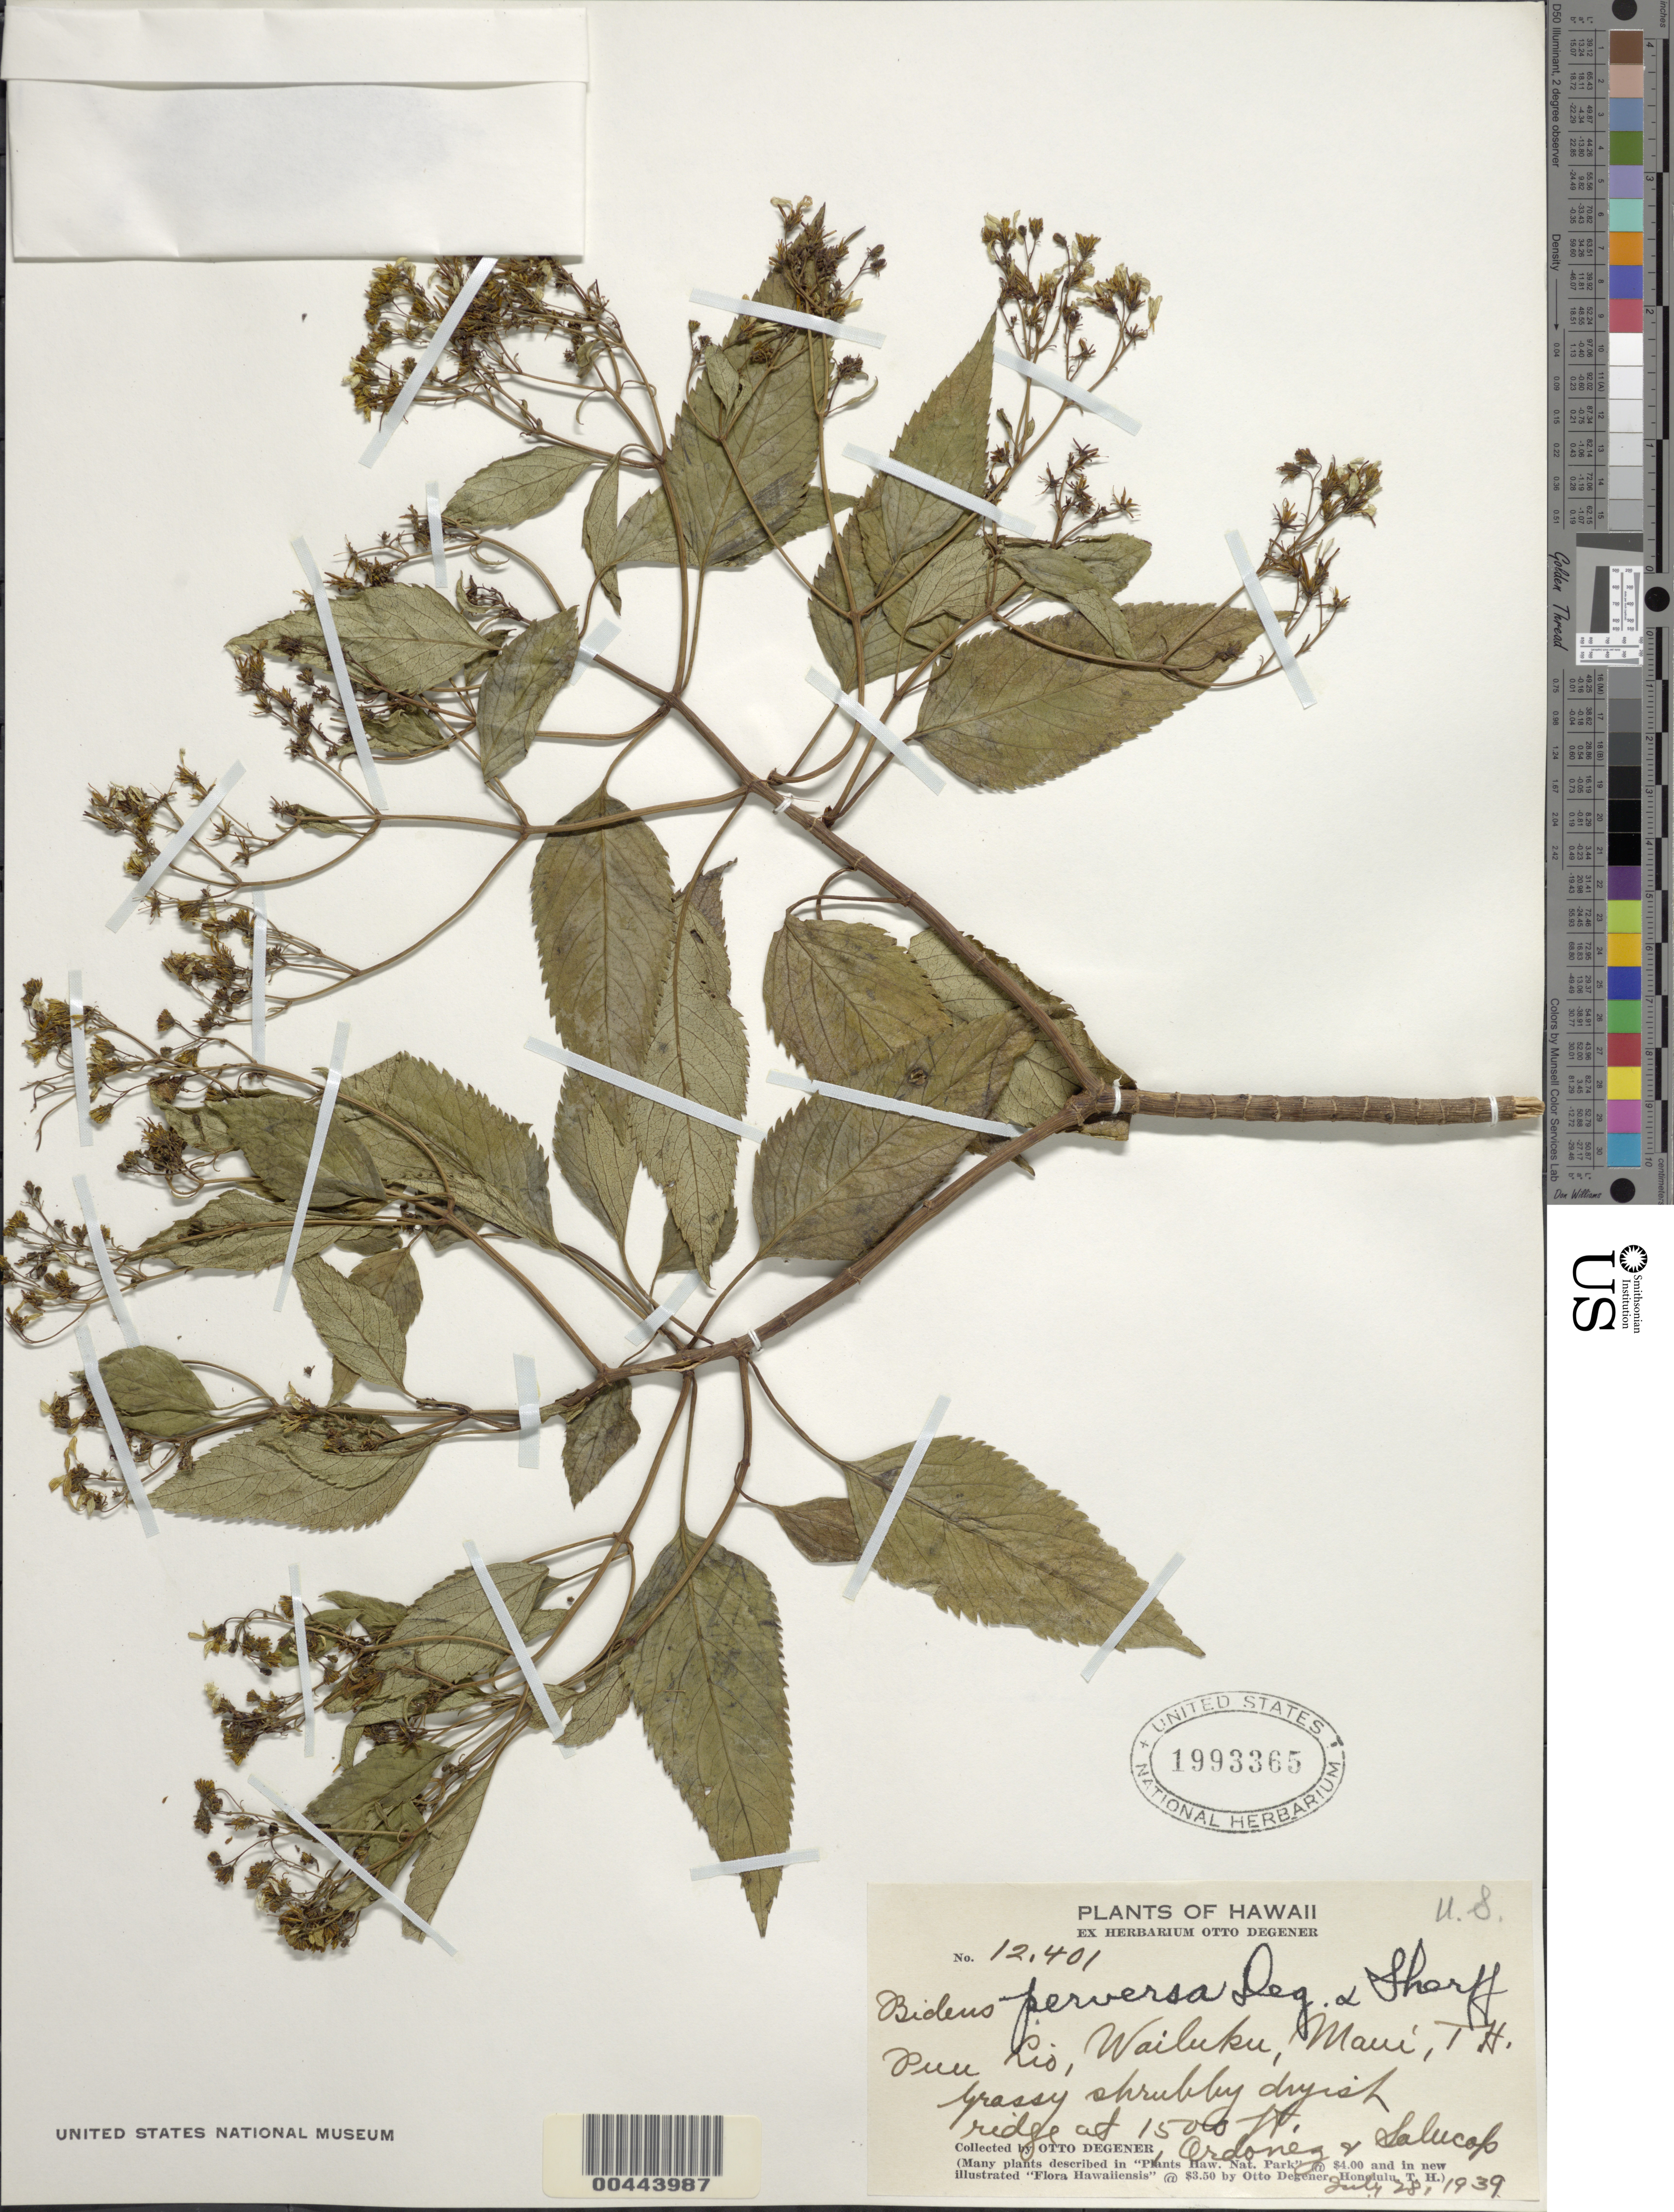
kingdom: Plantae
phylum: Tracheophyta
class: Magnoliopsida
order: Asterales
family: Asteraceae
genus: Bidens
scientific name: Bidens micrantha subsp. micrantha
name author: Gaudich. ex Cass.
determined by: Wagner, W. L., (BOT), Smithsonian Institution - National Museum of Natural History (UNITED STATES)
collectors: O. Degener, Ordonez & -- Salucop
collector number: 12401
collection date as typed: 28 Jul 1939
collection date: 1939-07-28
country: United States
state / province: Hawaii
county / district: Maui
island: Maui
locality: Puu Lio, Wailuku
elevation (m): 457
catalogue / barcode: US 1993365